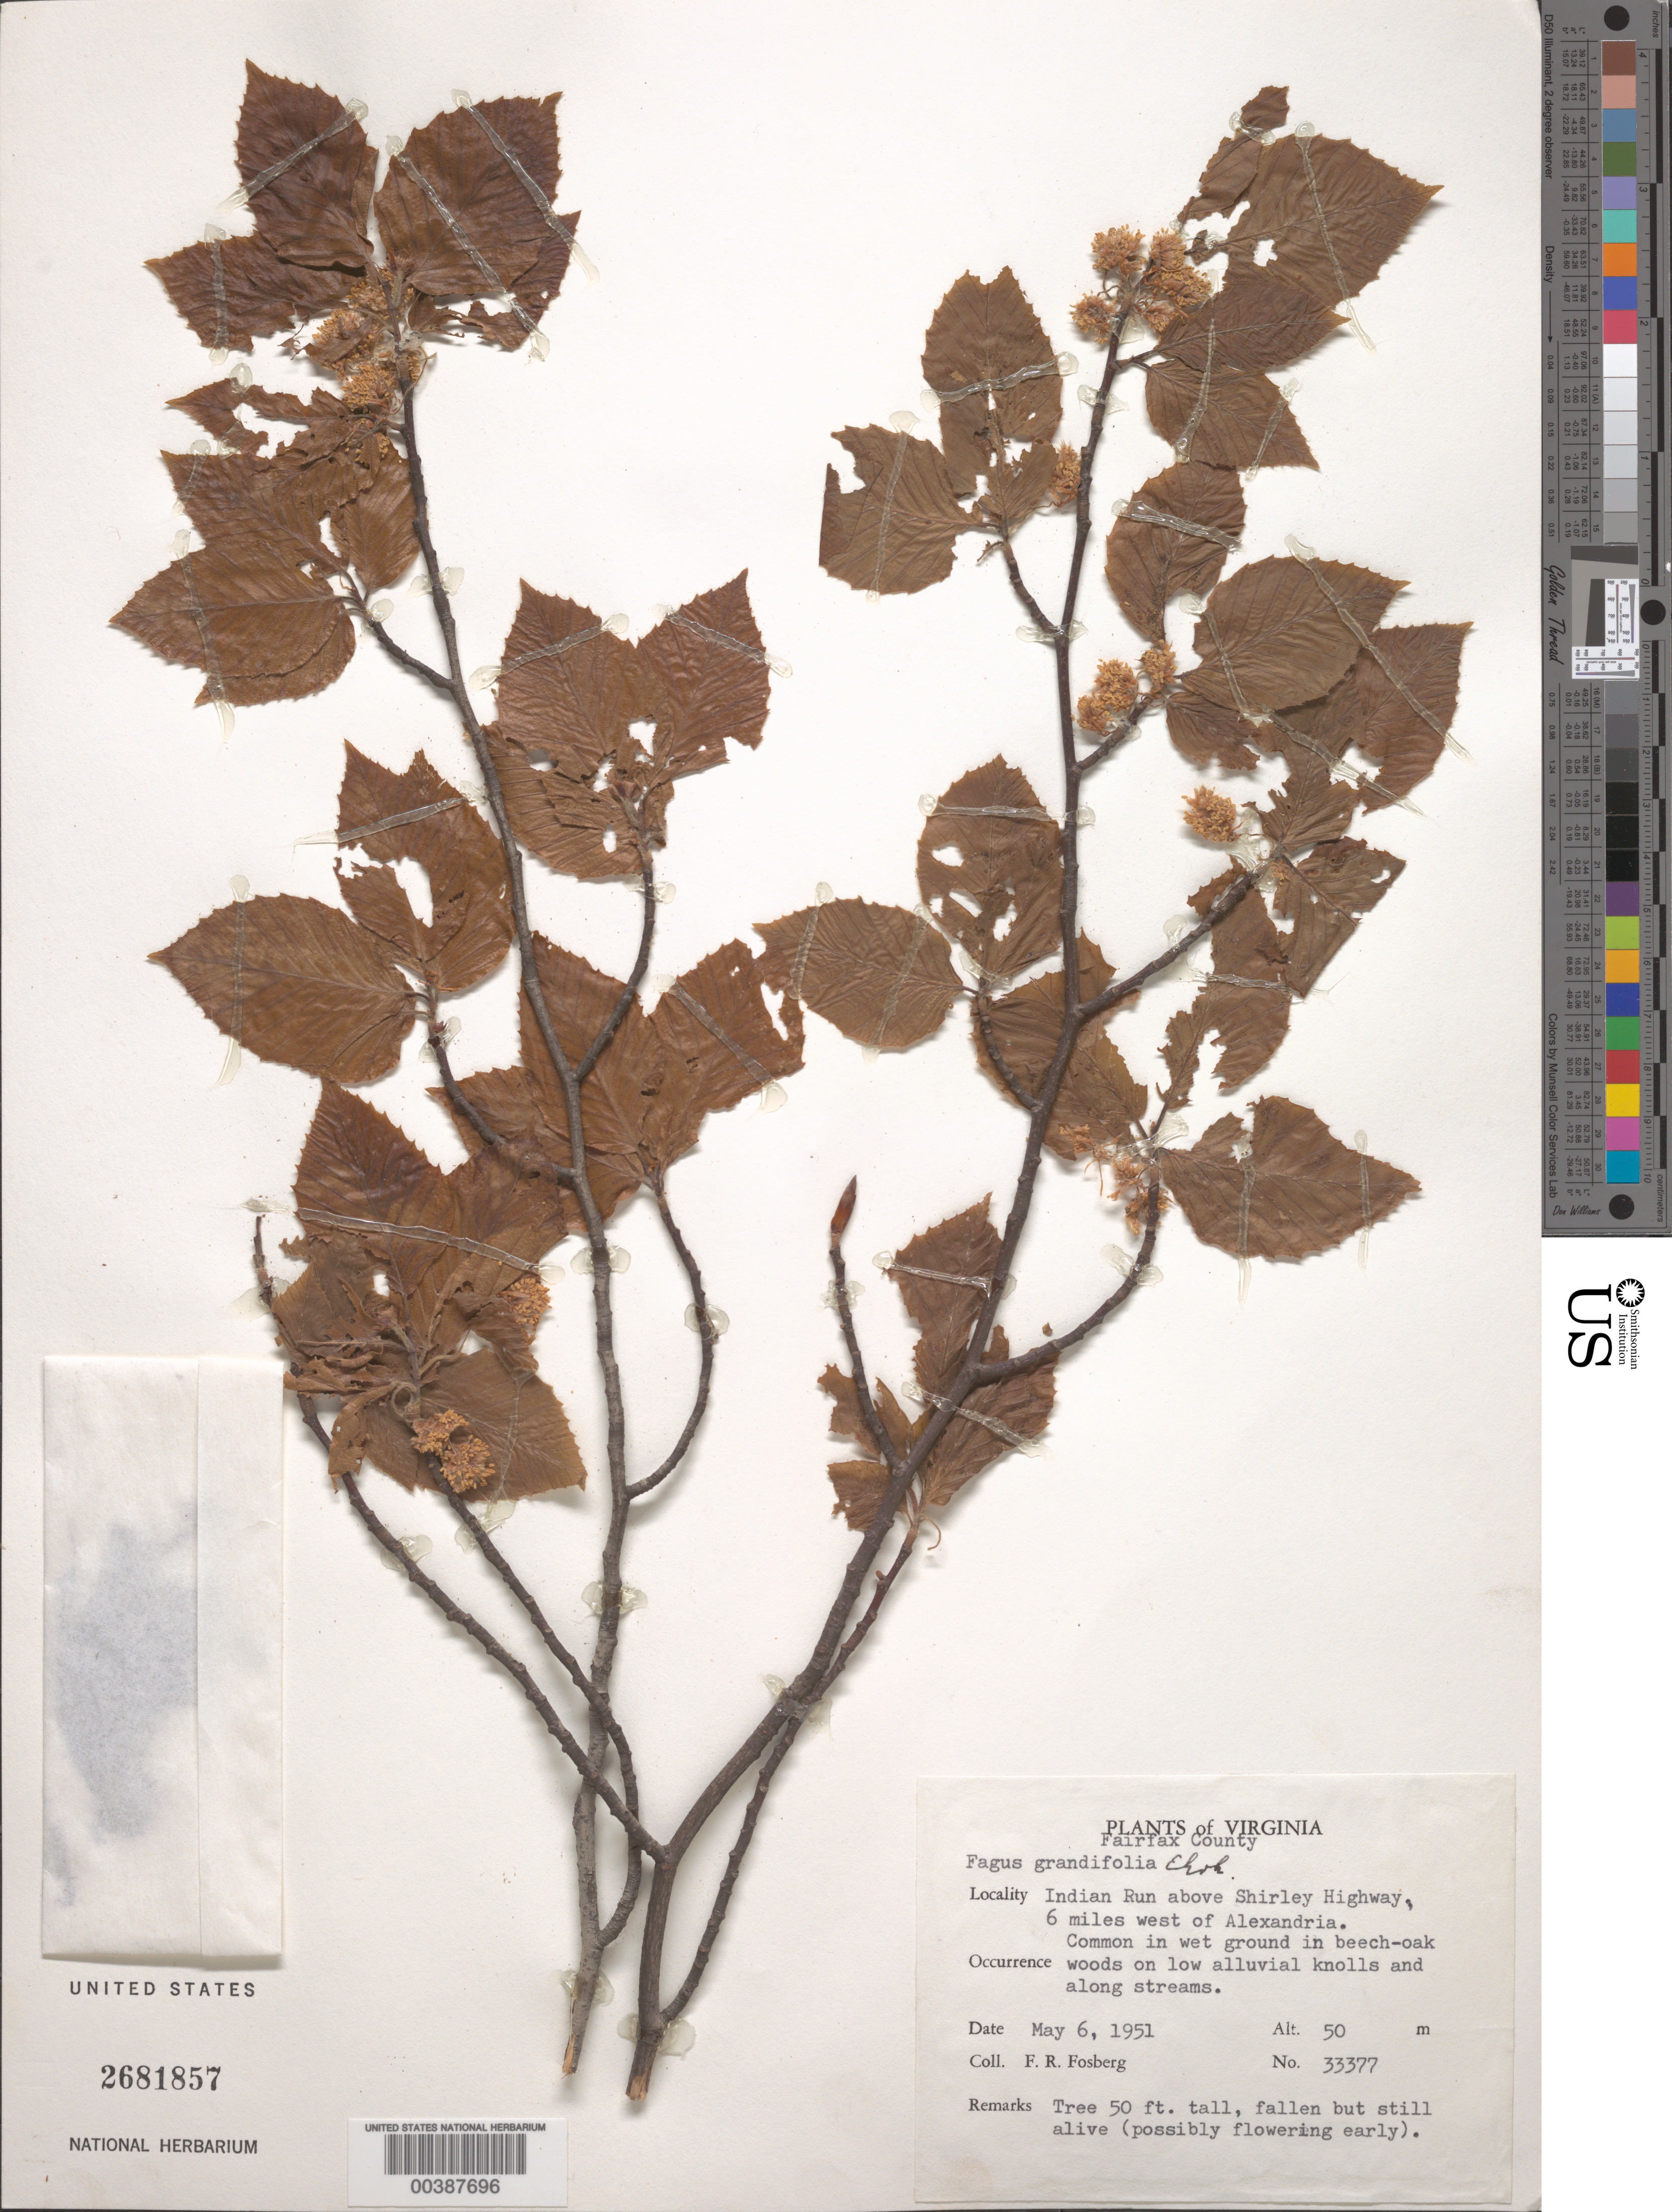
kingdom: Plantae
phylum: Tracheophyta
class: Magnoliopsida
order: Fagales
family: Fagaceae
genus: Fagus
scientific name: Fagus grandifolia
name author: Ehrh.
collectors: F. R. Fosberg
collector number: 33377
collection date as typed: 06 May 1951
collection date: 1951-05-06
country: United States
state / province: Virginia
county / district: Fairfax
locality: Indian Run, above Shirley Highway, west of Alexandria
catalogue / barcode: US 2681857